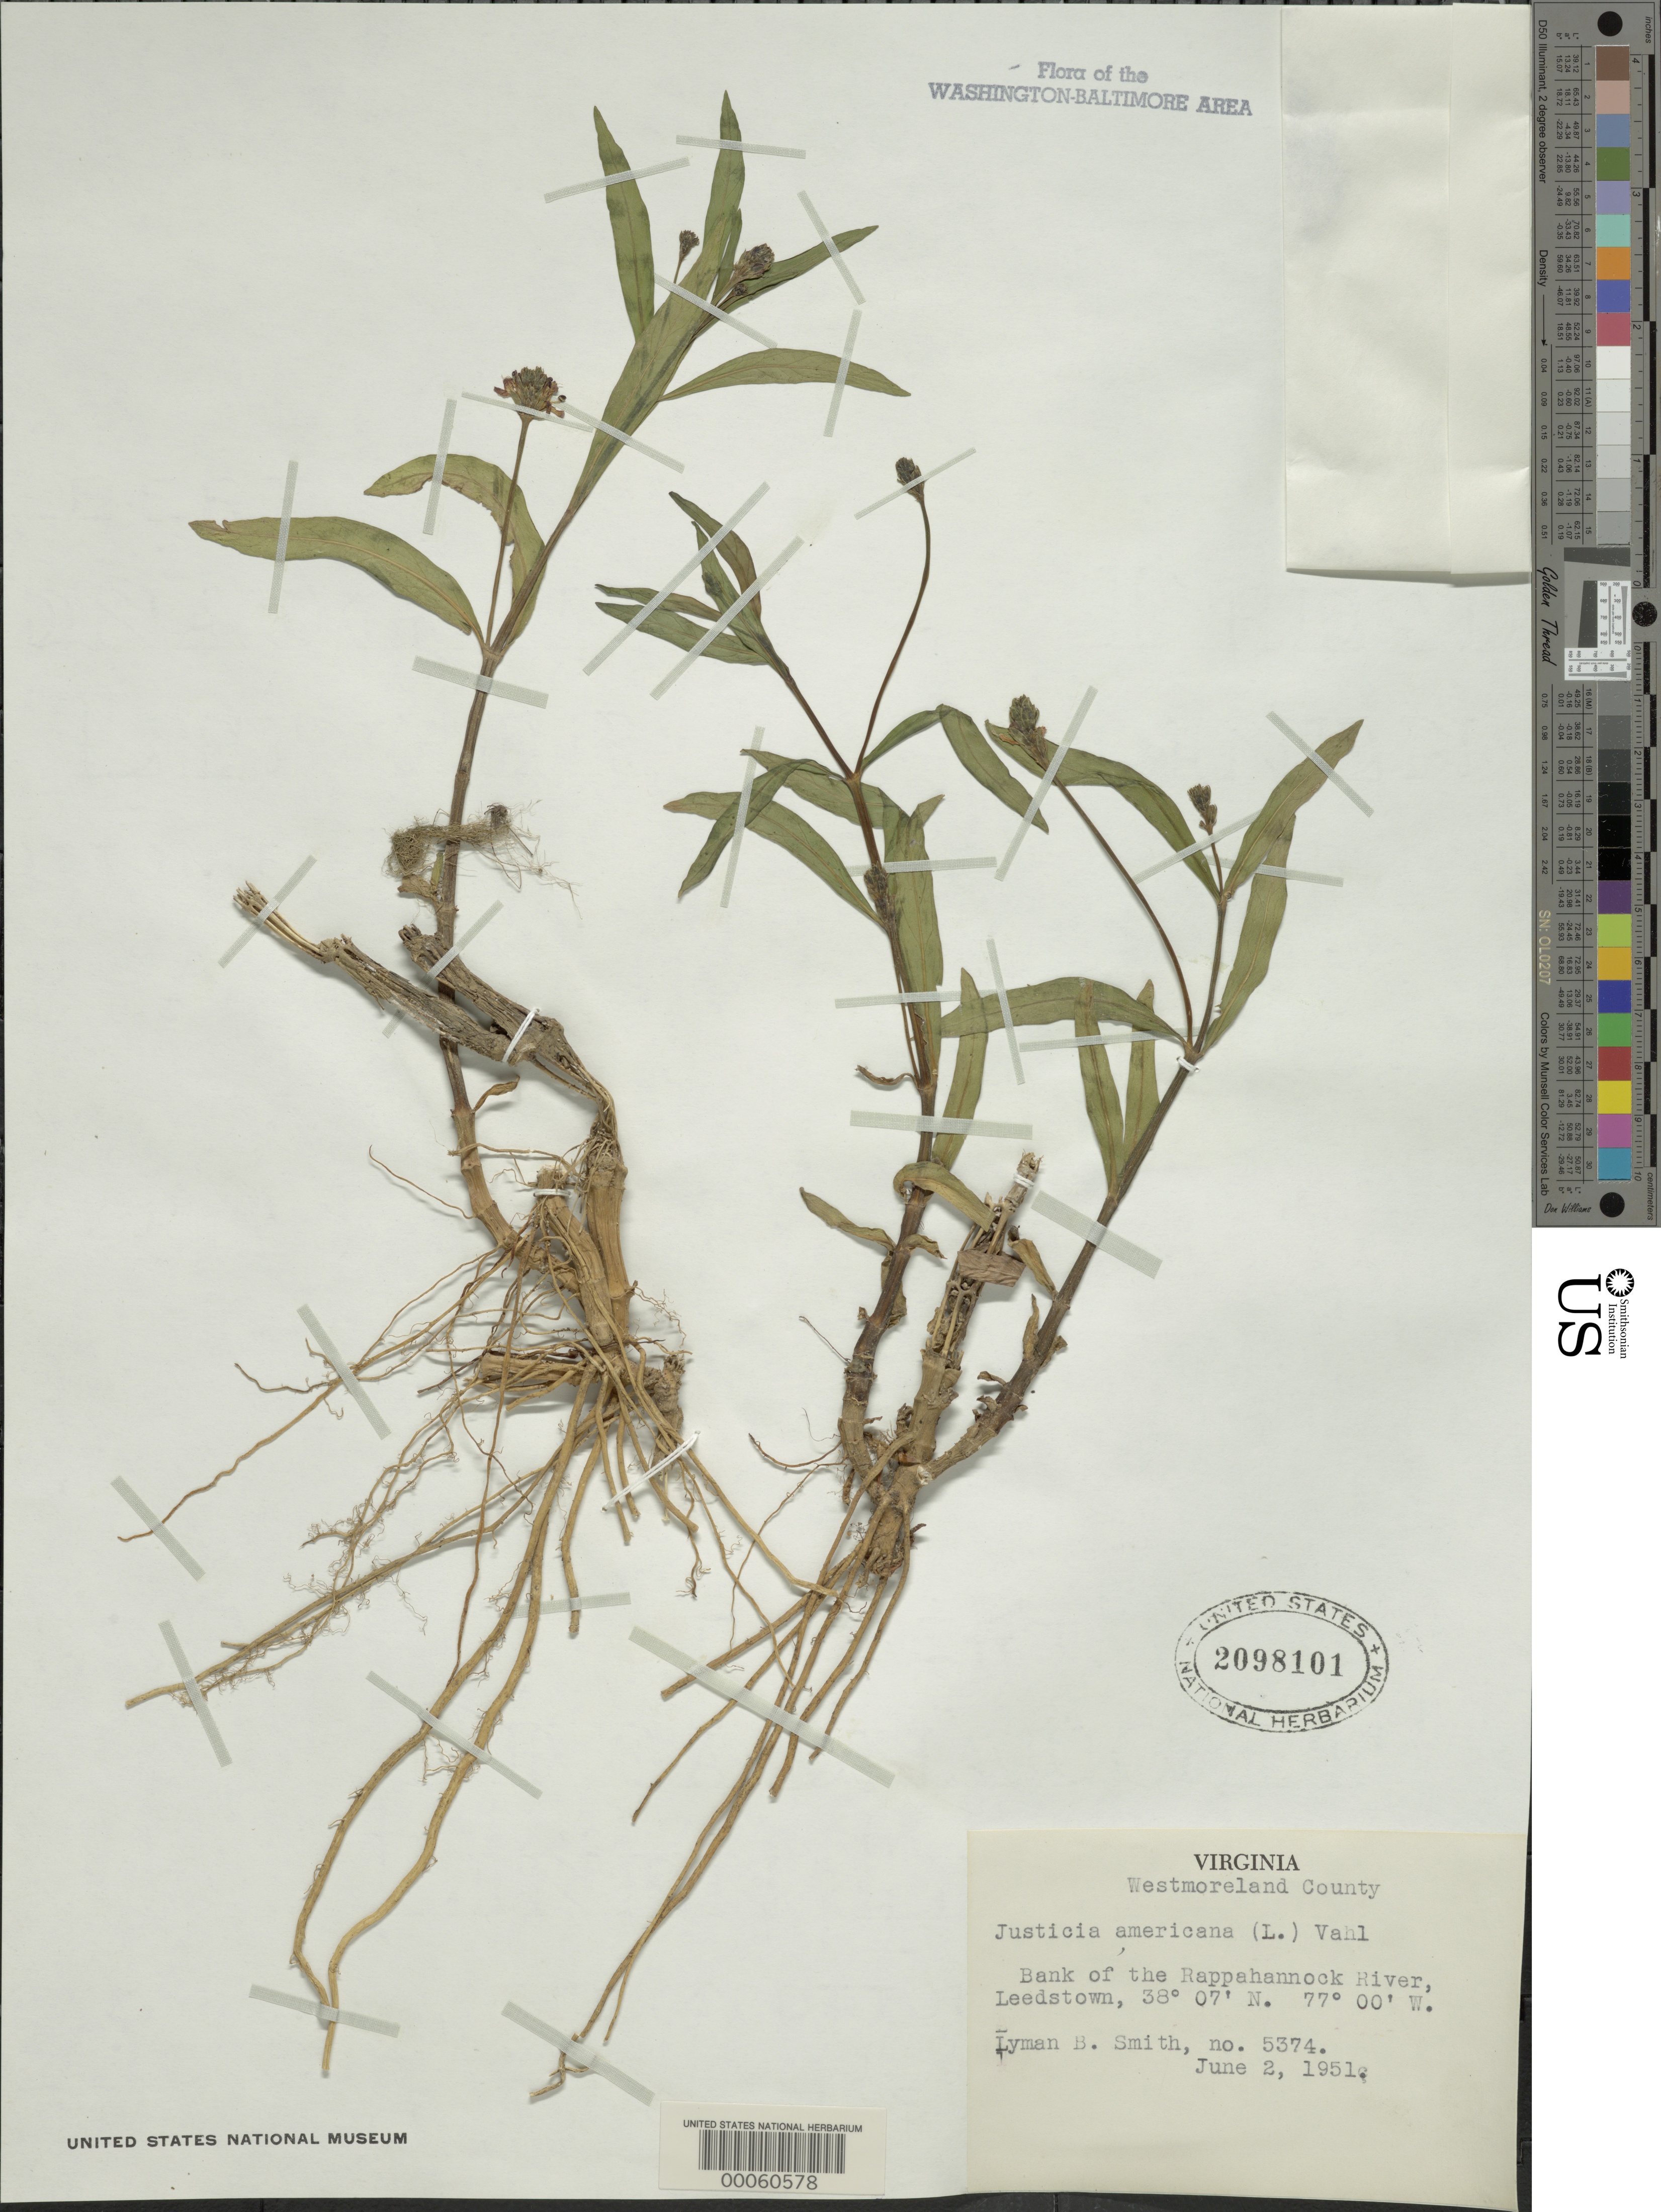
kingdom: Plantae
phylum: Tracheophyta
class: Magnoliopsida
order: Lamiales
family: Acanthaceae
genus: Justicia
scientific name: Justicia americana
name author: (L.) Vahl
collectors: L. Smith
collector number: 5474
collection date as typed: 02 Jun 1951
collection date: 1951-06-02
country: United States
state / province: Virginia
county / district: Westmoreland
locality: Rappahannock River, Leedstown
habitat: Bank of rappahannock river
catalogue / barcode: US 2098101